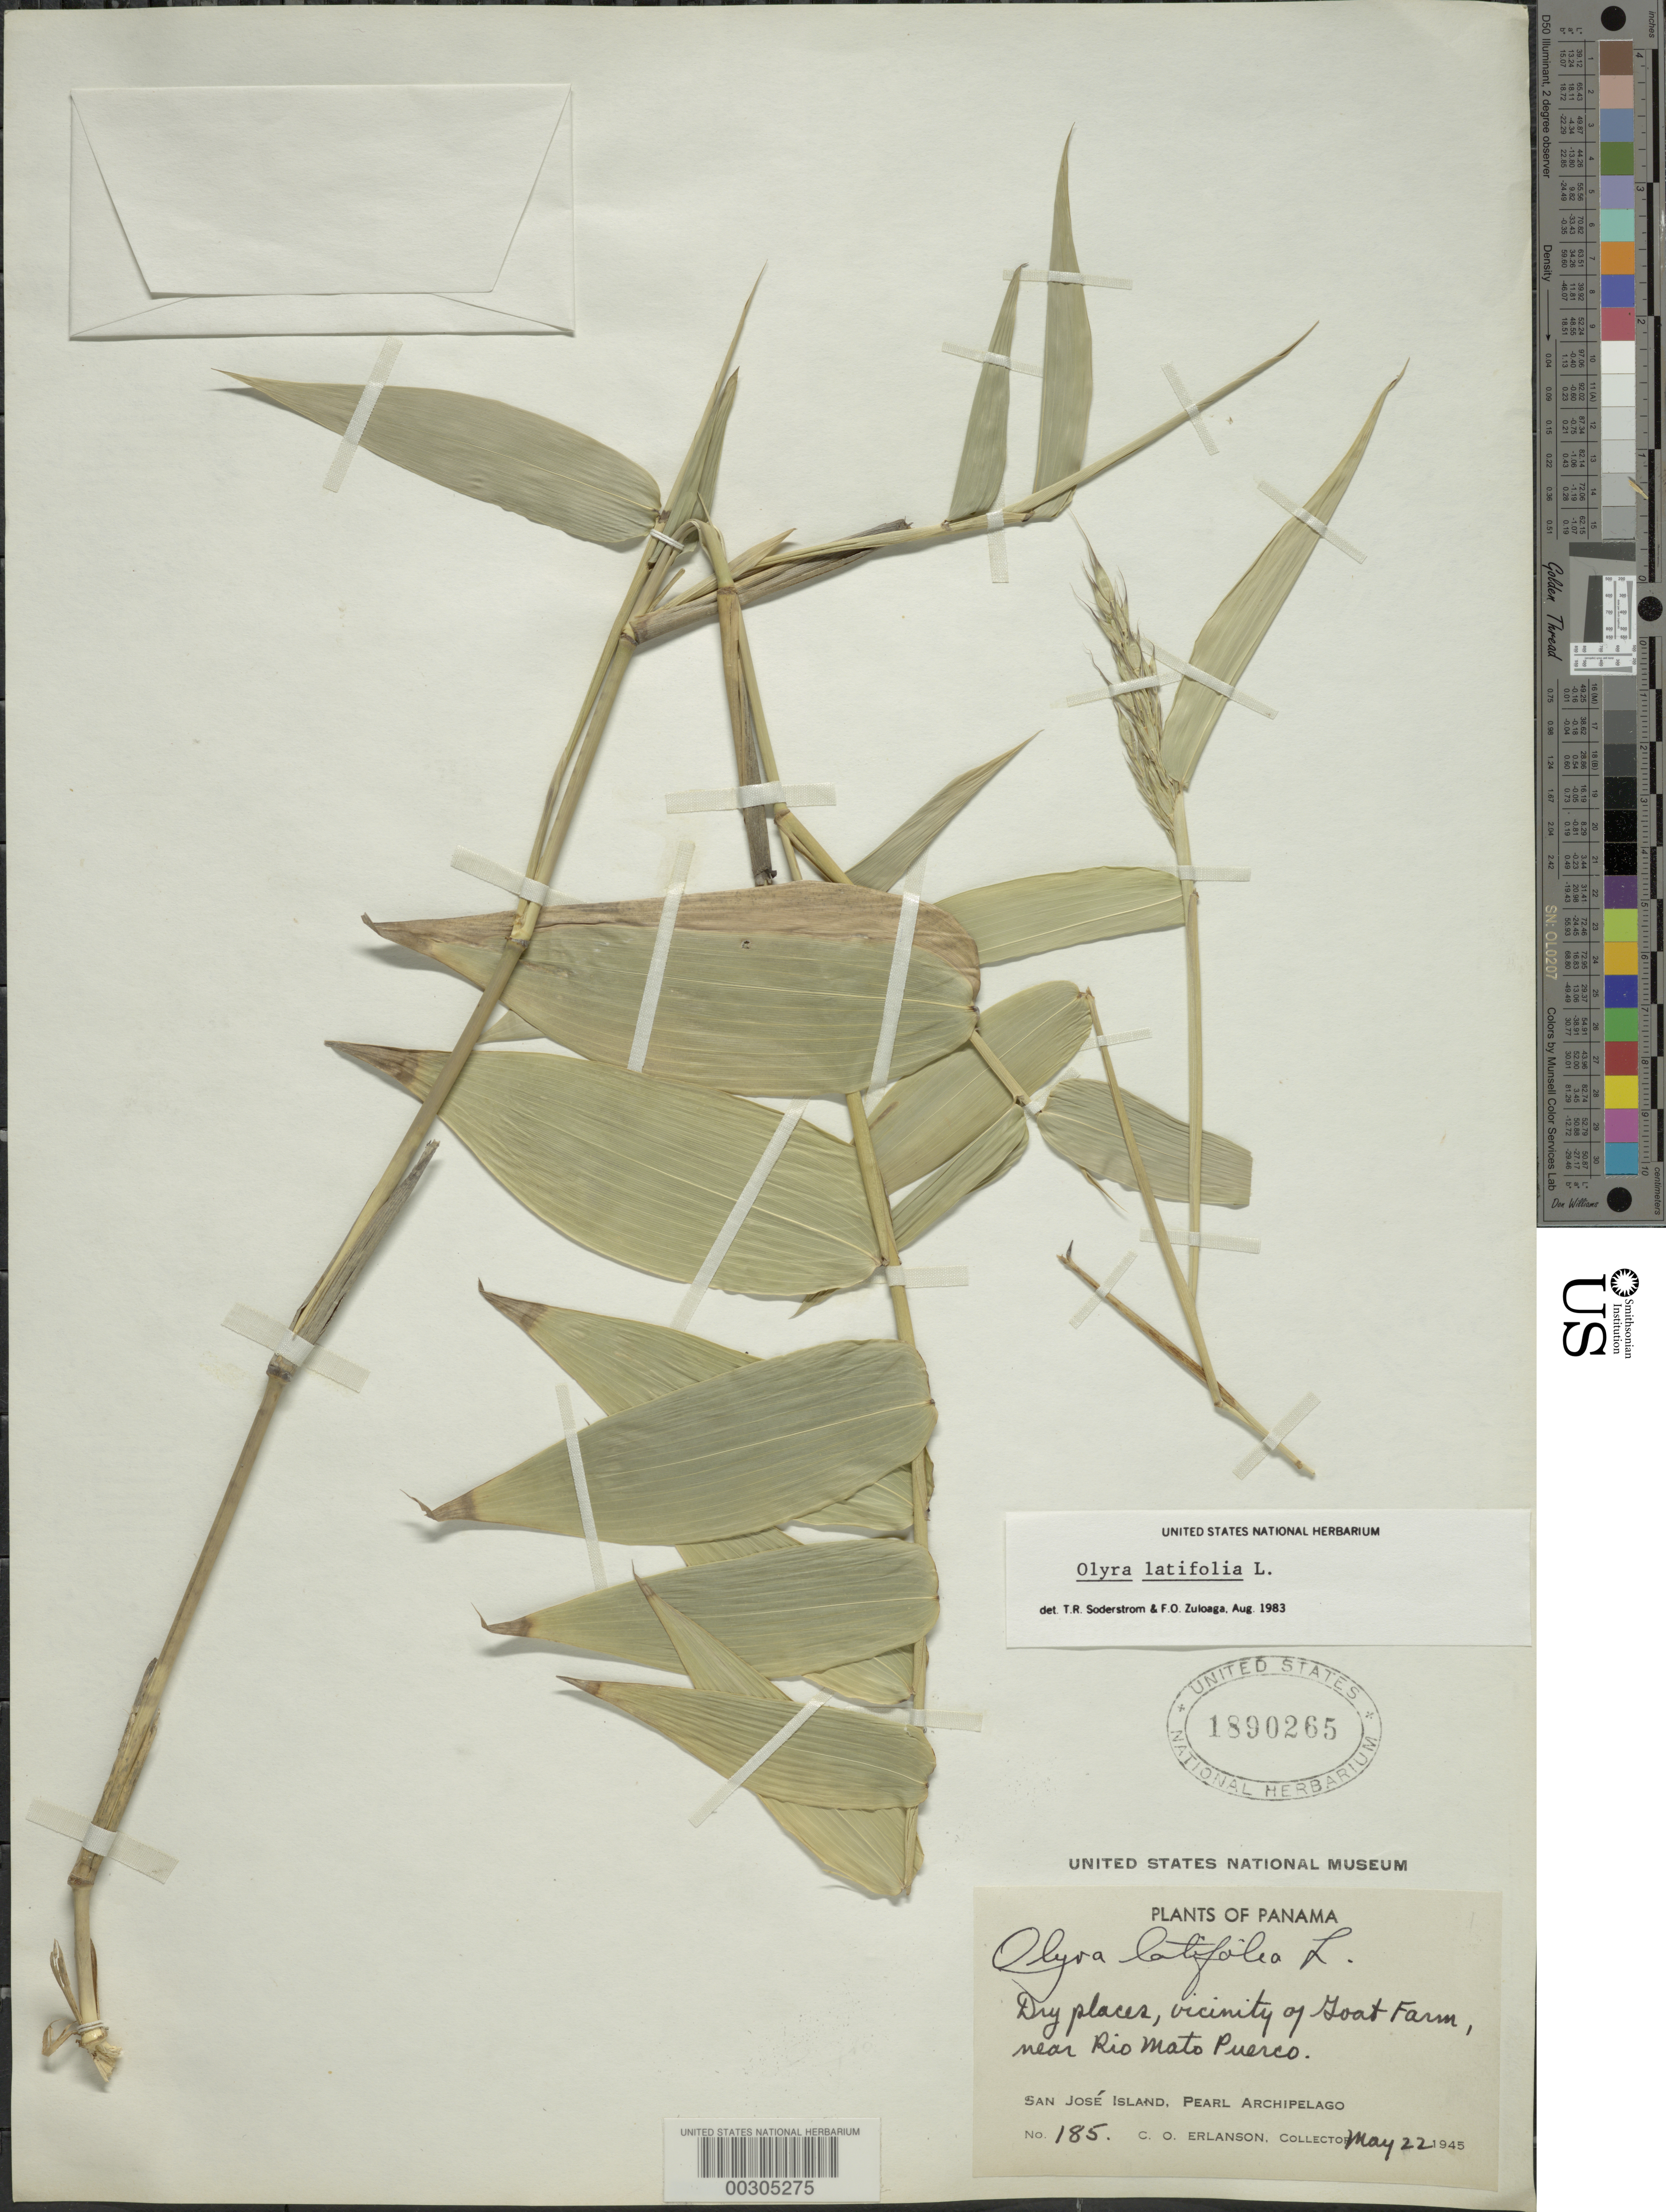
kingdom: Plantae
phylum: Tracheophyta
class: Liliopsida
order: Poales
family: Poaceae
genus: Olyra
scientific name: Olyra latifolia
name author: L.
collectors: C. O. Erlanson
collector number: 185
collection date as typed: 22 May 1945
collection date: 1945-05-22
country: Panama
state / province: Panamá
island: San José Island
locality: Arch. de las Perlas, Gulf of Panama [Perlas Is.]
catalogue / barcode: US 1890265